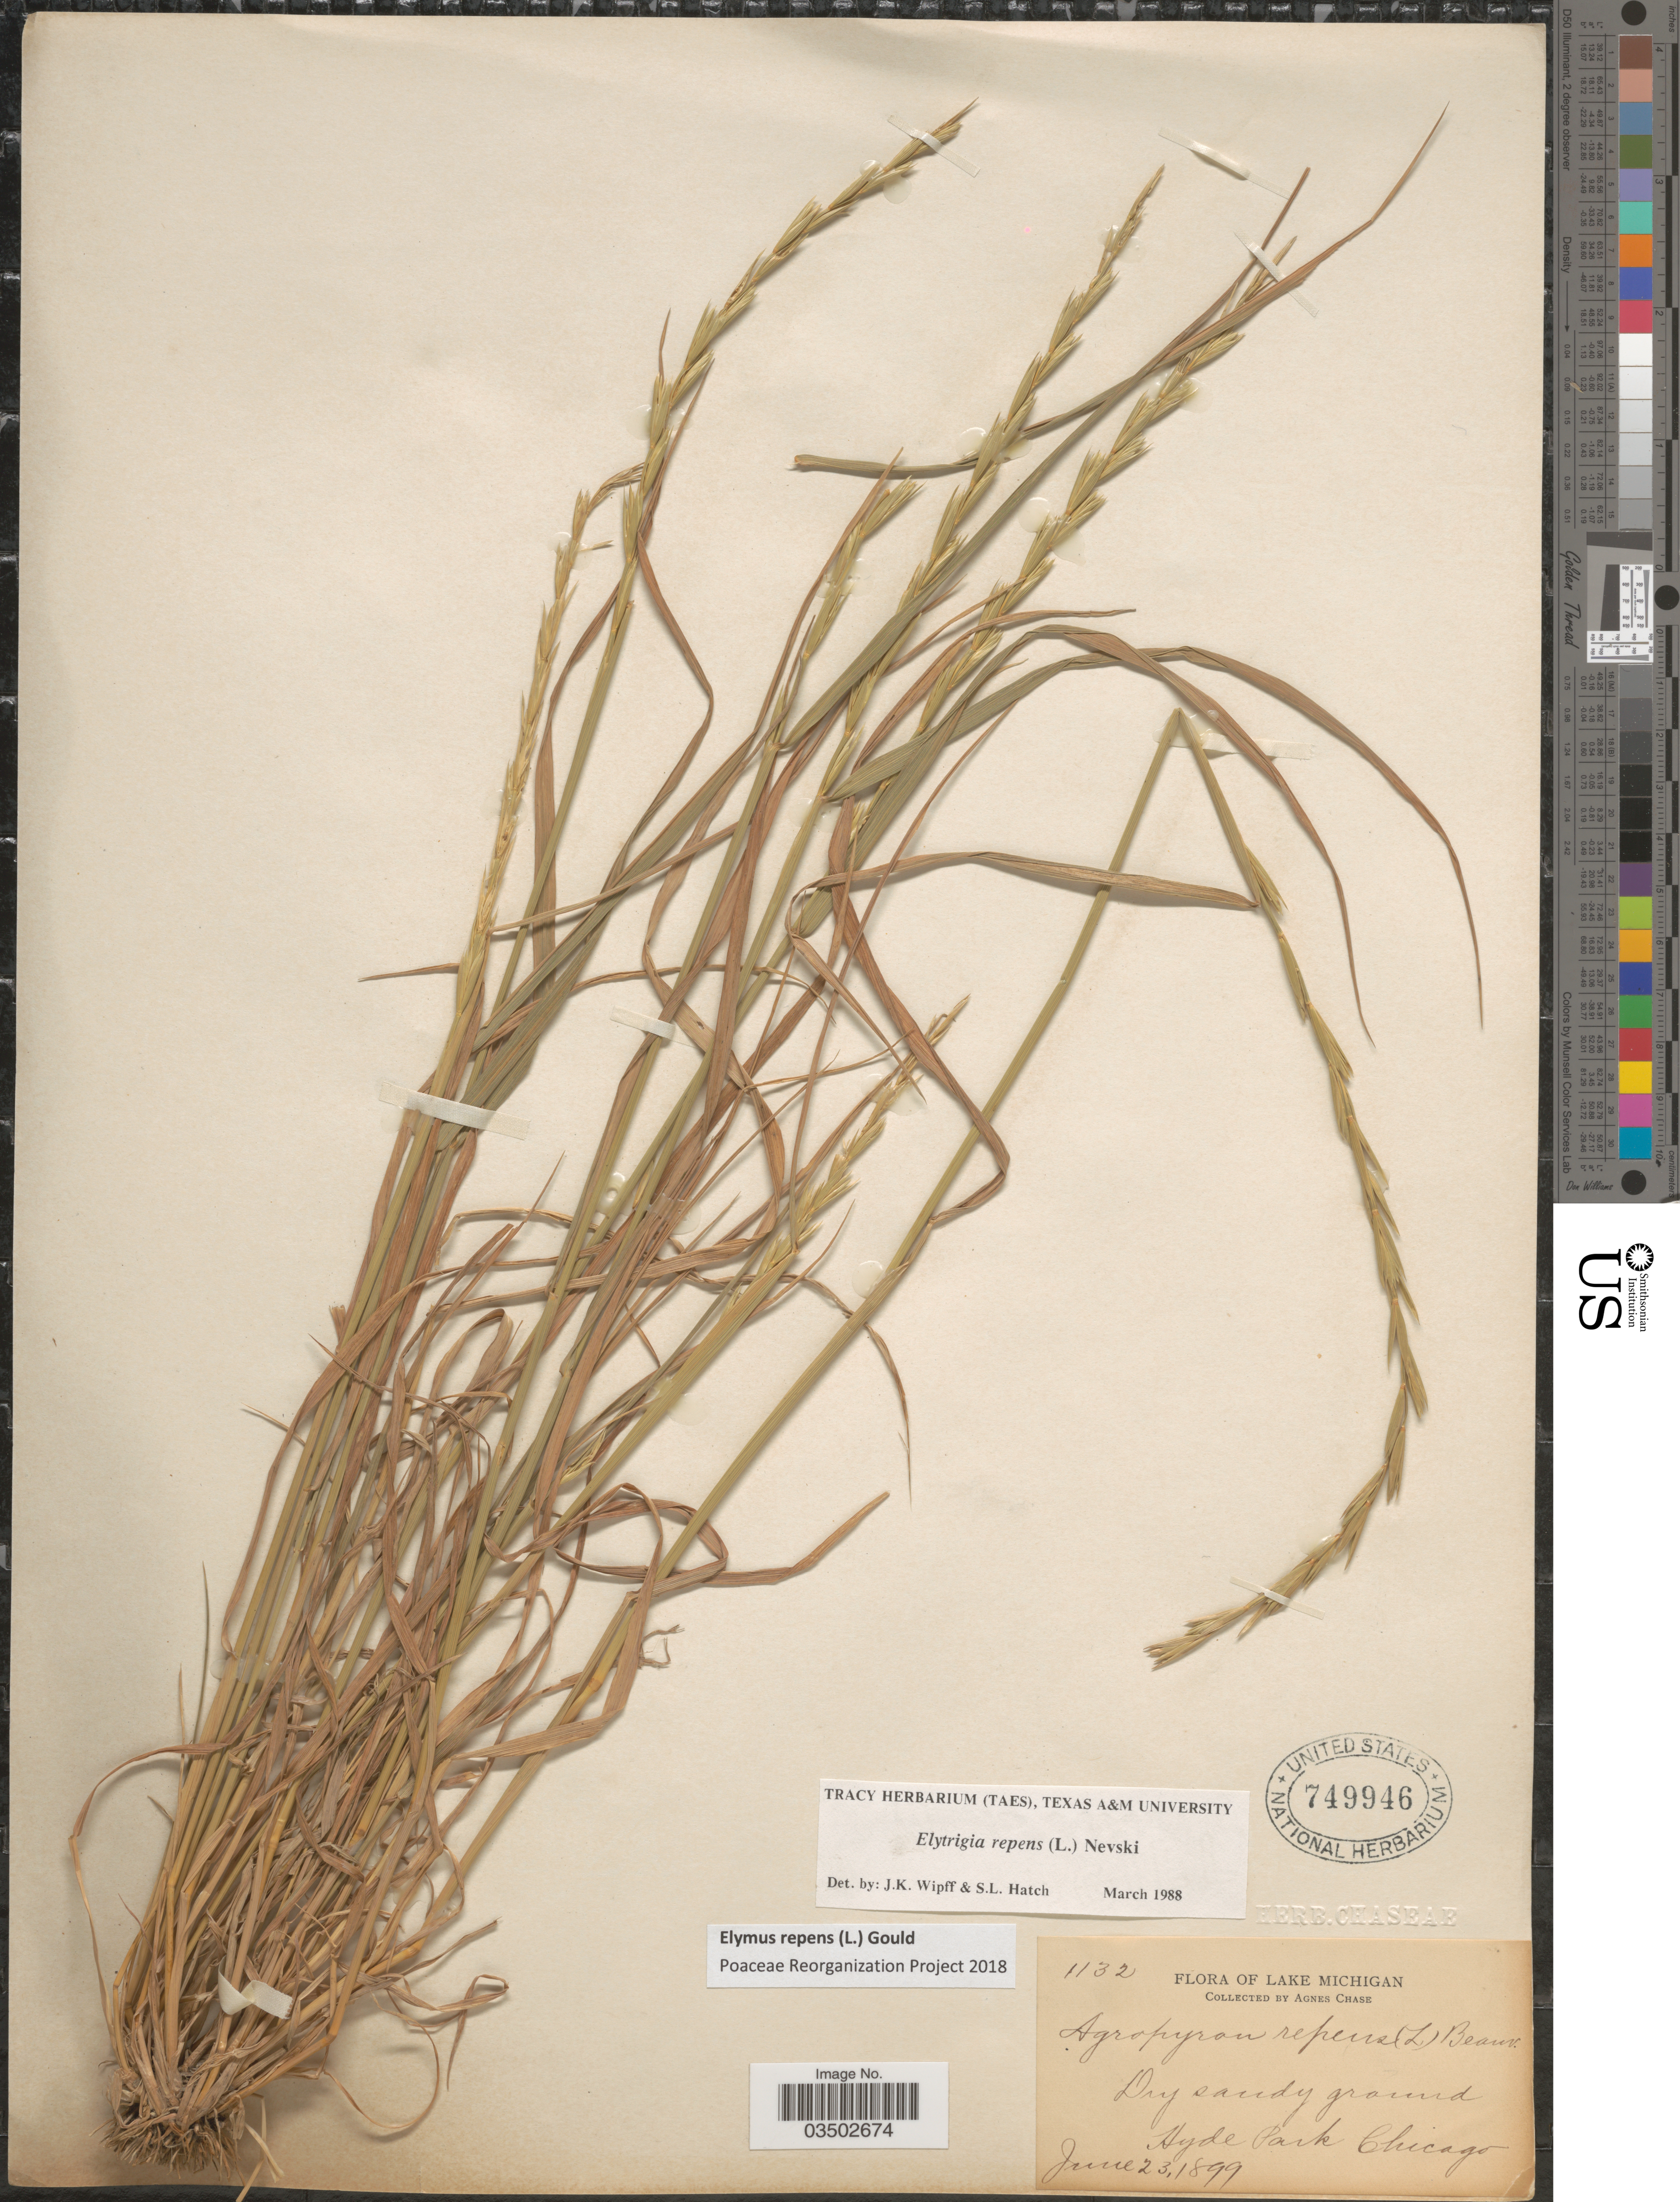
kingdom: Plantae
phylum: Tracheophyta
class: Liliopsida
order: Poales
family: Poaceae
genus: Elymus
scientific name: Elymus repens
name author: (L.) Gould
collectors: A. Chase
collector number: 1132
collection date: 1899-06-23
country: United States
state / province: Michigan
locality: Lake Michigan. Dry sandy ground. Hyde Park. Chicago.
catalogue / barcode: US 749946